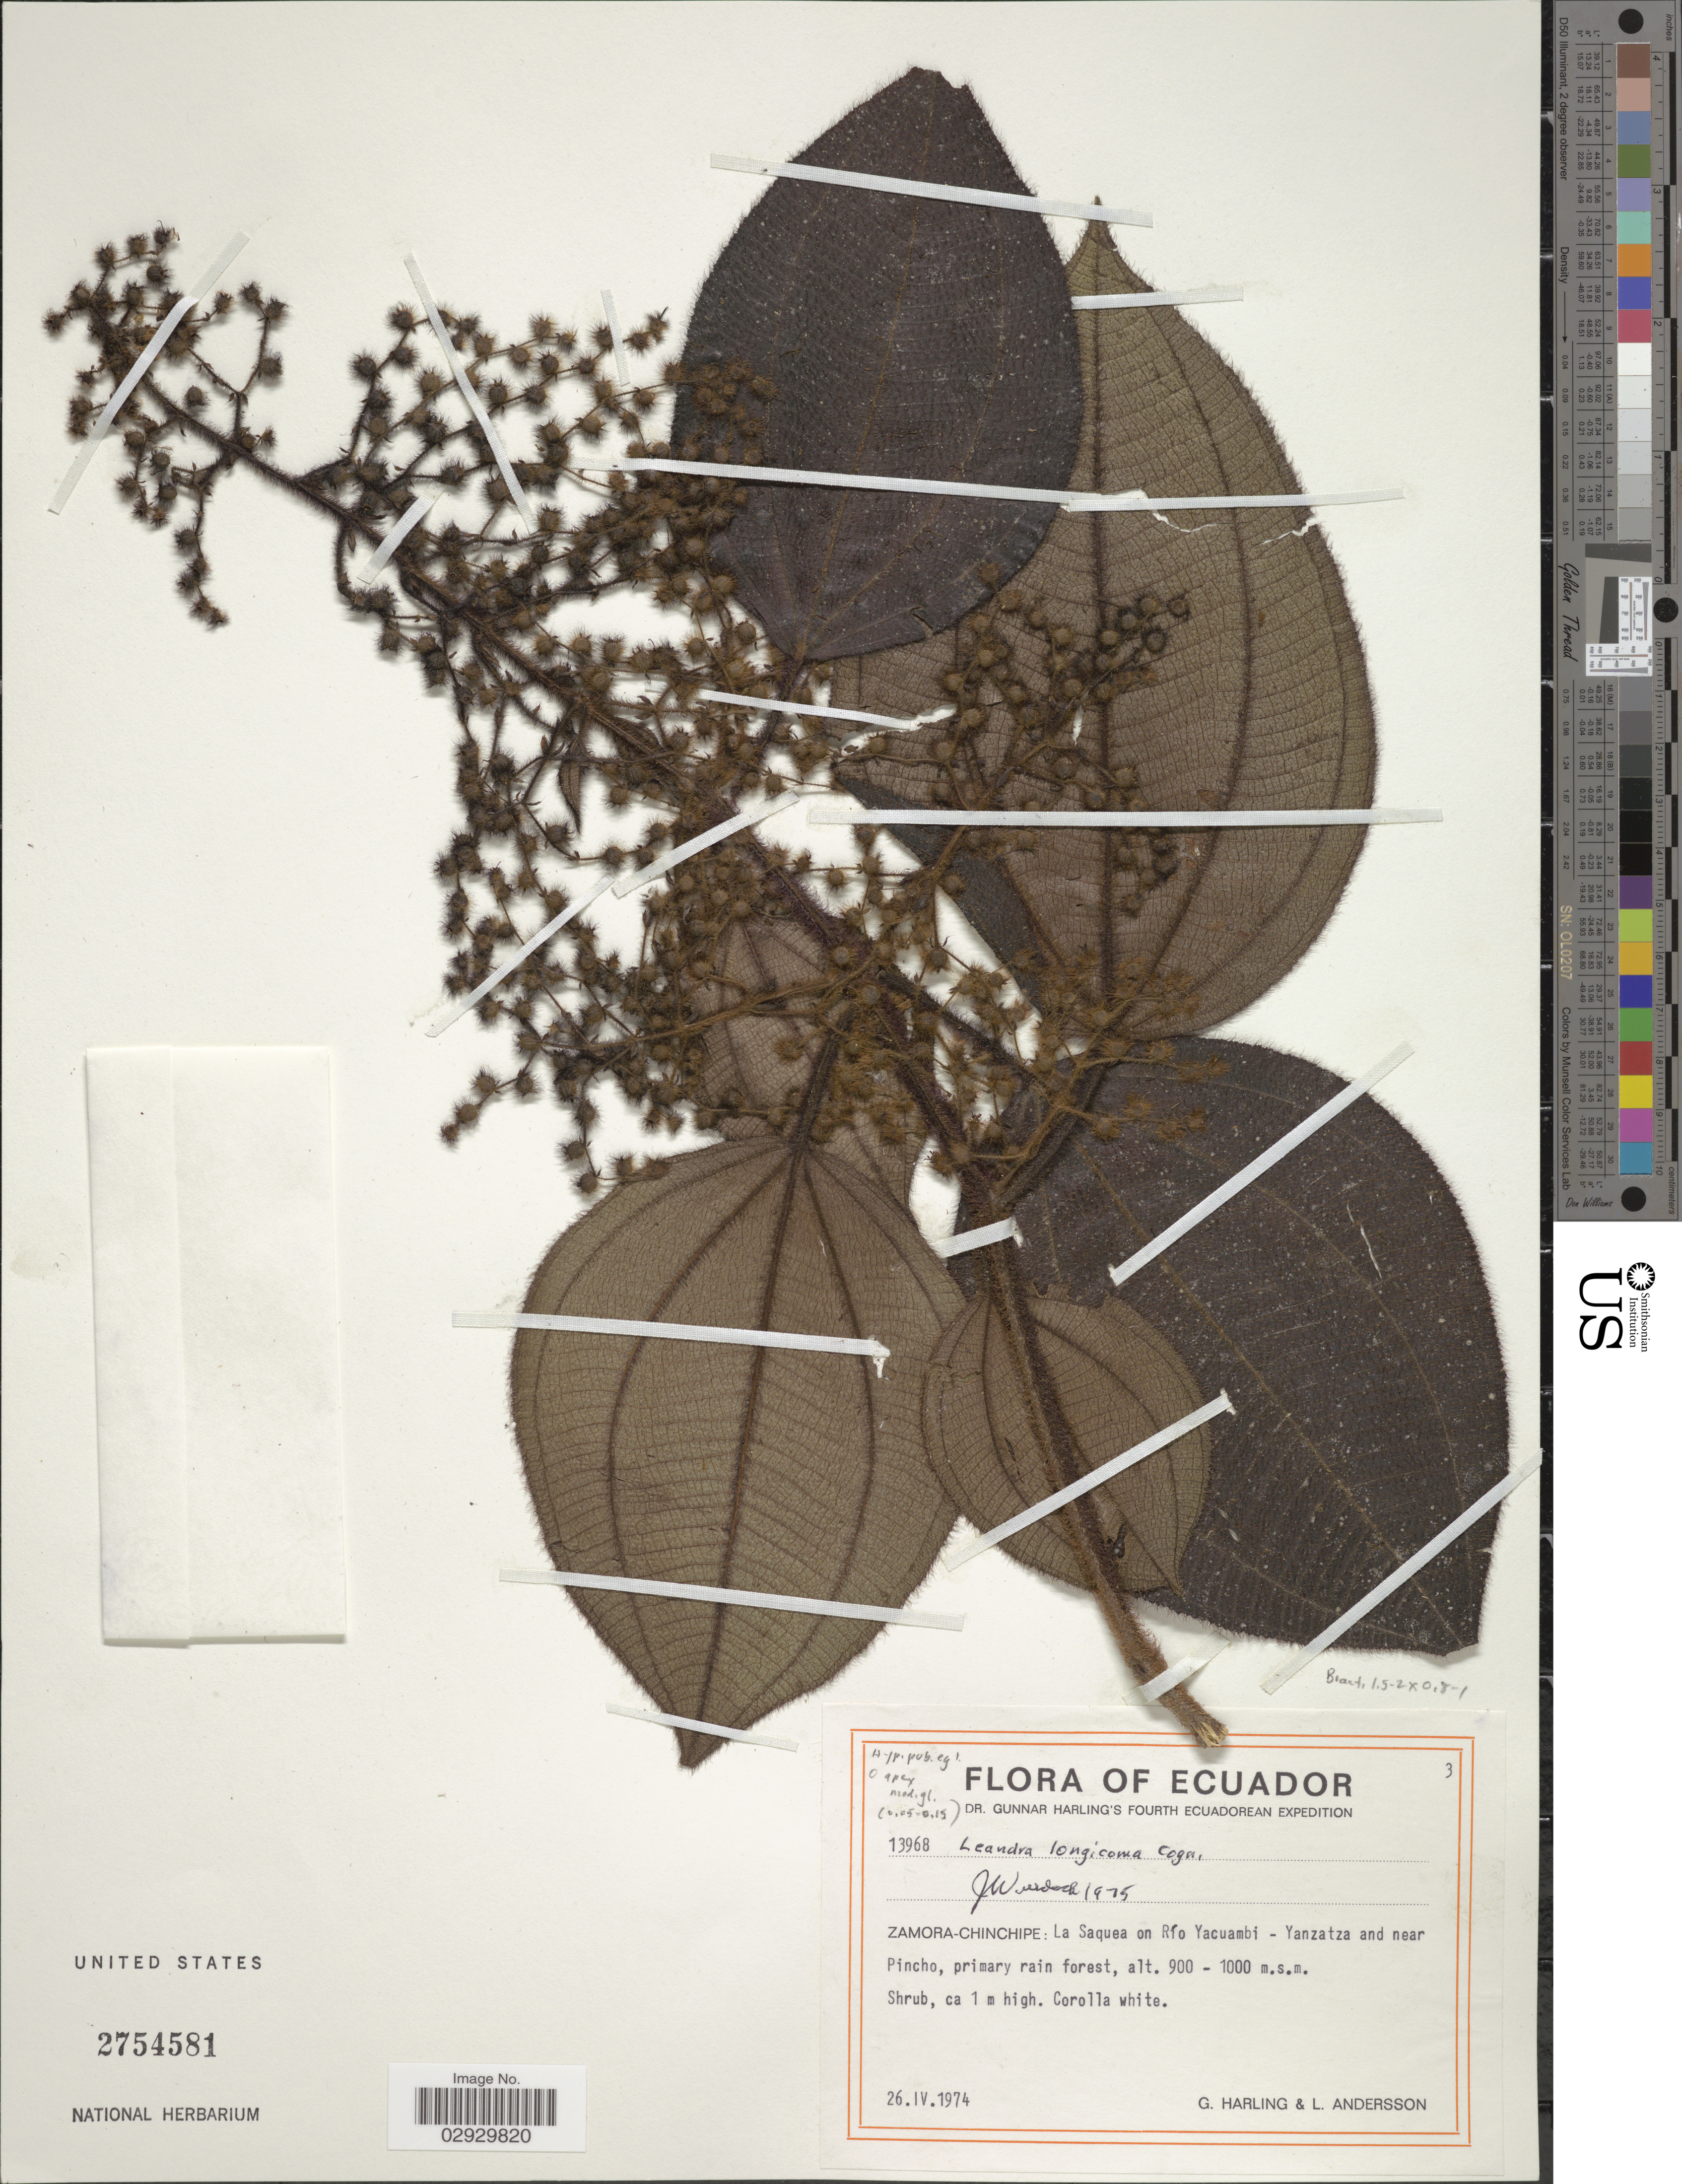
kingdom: Plantae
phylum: Tracheophyta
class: Magnoliopsida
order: Myrtales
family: Melastomataceae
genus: Leandra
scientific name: Leandra longicoma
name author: Cogn.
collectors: G. Harling & L. Andersson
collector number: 13968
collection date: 1974-04-26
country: Ecuador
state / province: Zamora-Chinchipe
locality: La Saquea on Río Yacuambi - Yanzatza and near Pincho.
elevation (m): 900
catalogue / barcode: US 2754581